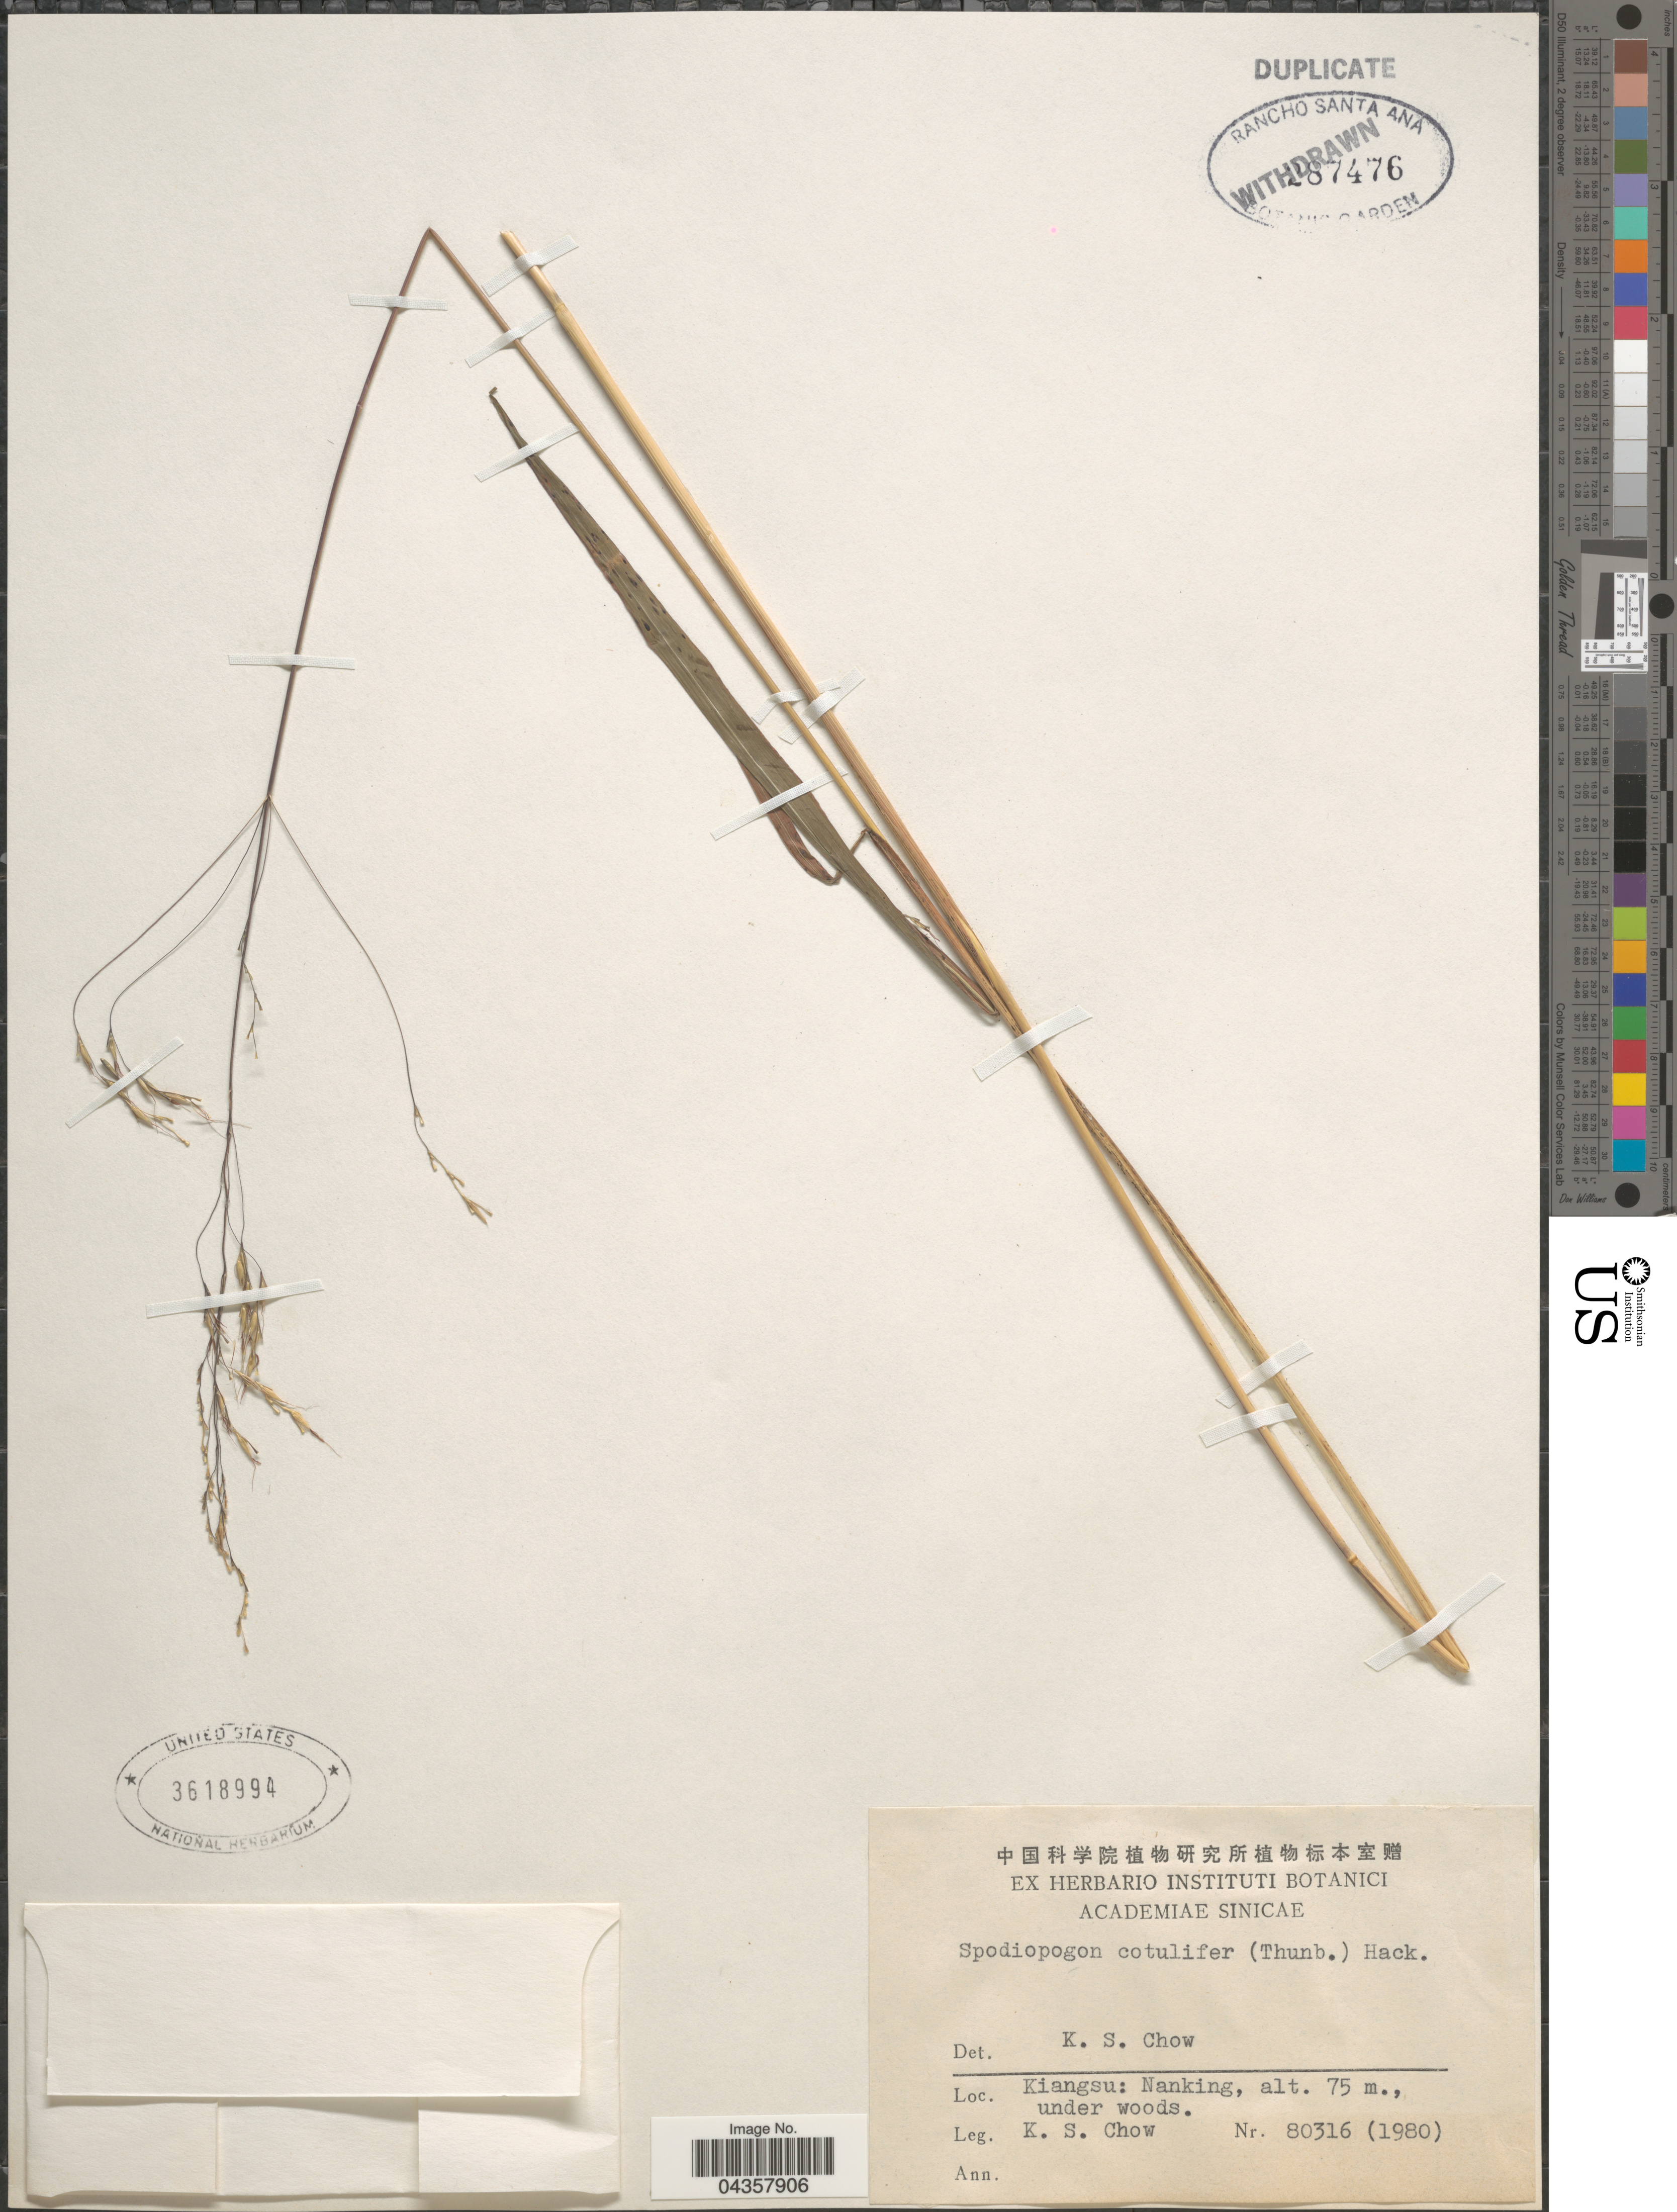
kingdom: Plantae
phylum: Tracheophyta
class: Liliopsida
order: Poales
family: Poaceae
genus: Spodiopogon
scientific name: Spodiopogon cotulifer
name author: (Thunb.) Hack.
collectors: K. S. Chow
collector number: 80316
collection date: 1980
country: China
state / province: Jiangsu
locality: Kiangsu: Nanking, under woods.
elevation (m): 75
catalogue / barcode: US 3618994